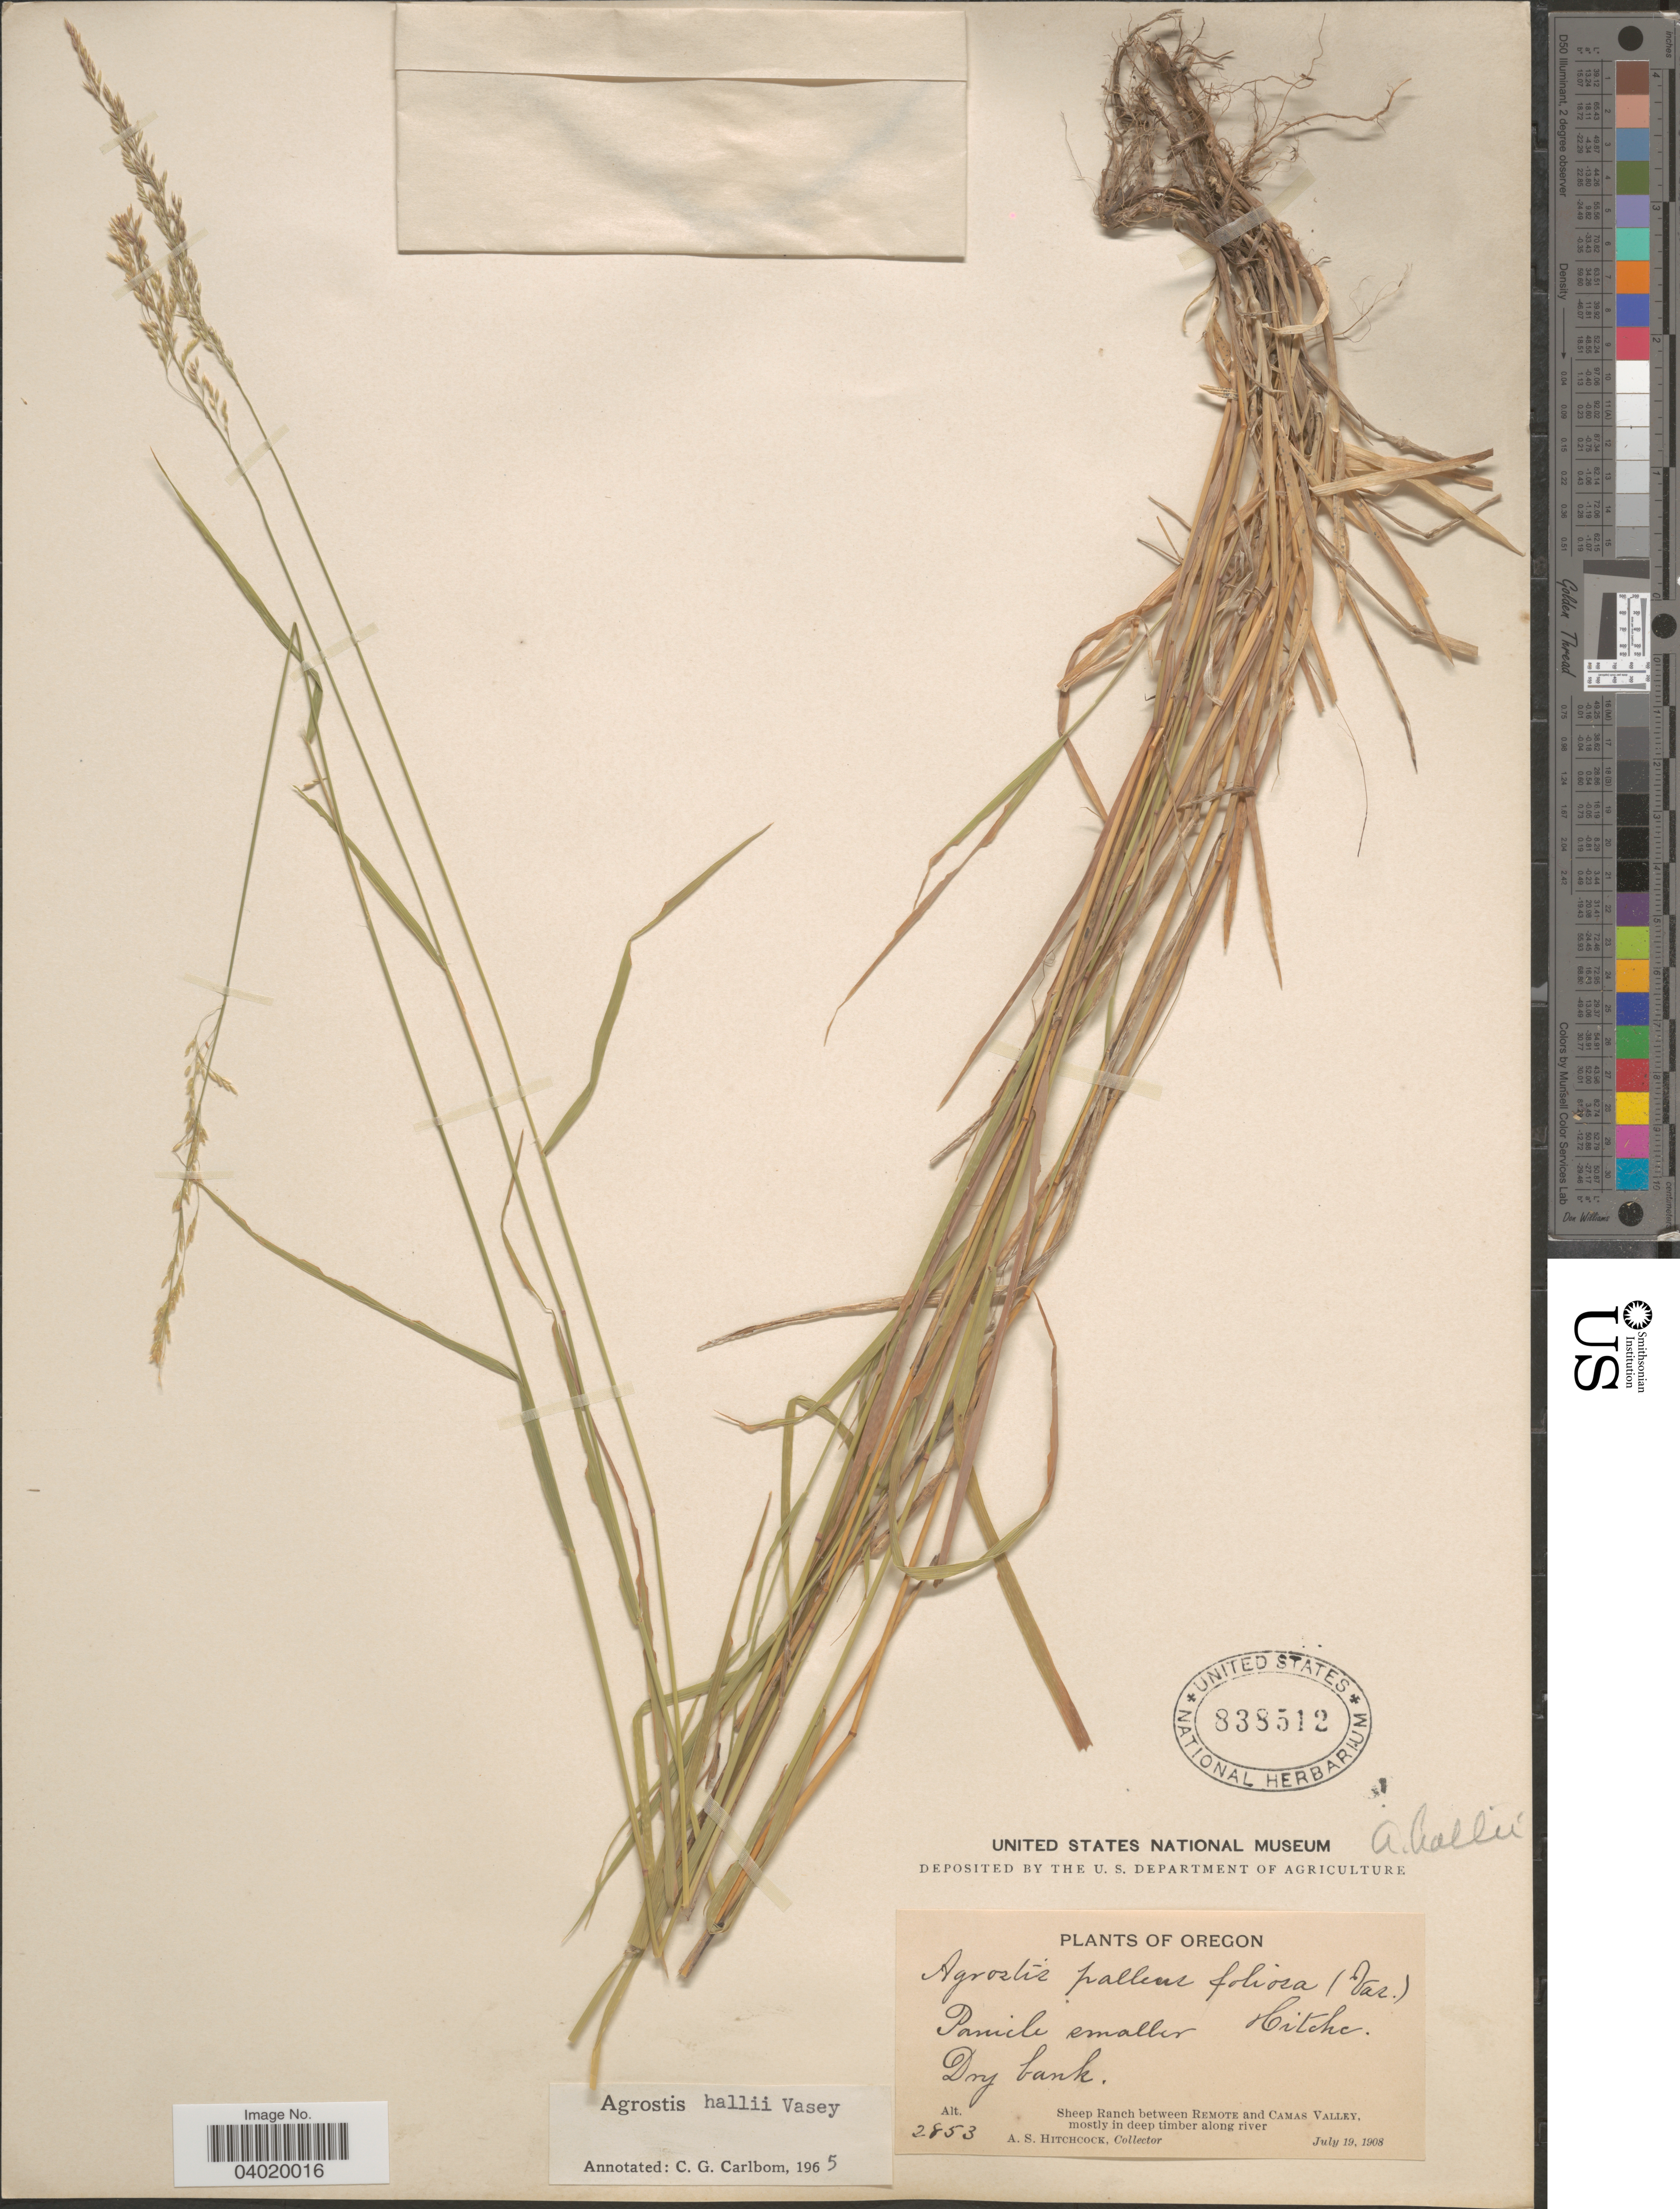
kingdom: Plantae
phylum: Tracheophyta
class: Liliopsida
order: Poales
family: Poaceae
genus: Agrostis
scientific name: Agrostis hallii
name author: Vasey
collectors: A. S. Hitchcock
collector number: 2853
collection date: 1908-07-19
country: United States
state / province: Oregon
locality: Sheep Ranch between Remote and Camas Valley, mostly in deep timber along river.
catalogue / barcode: US 838512